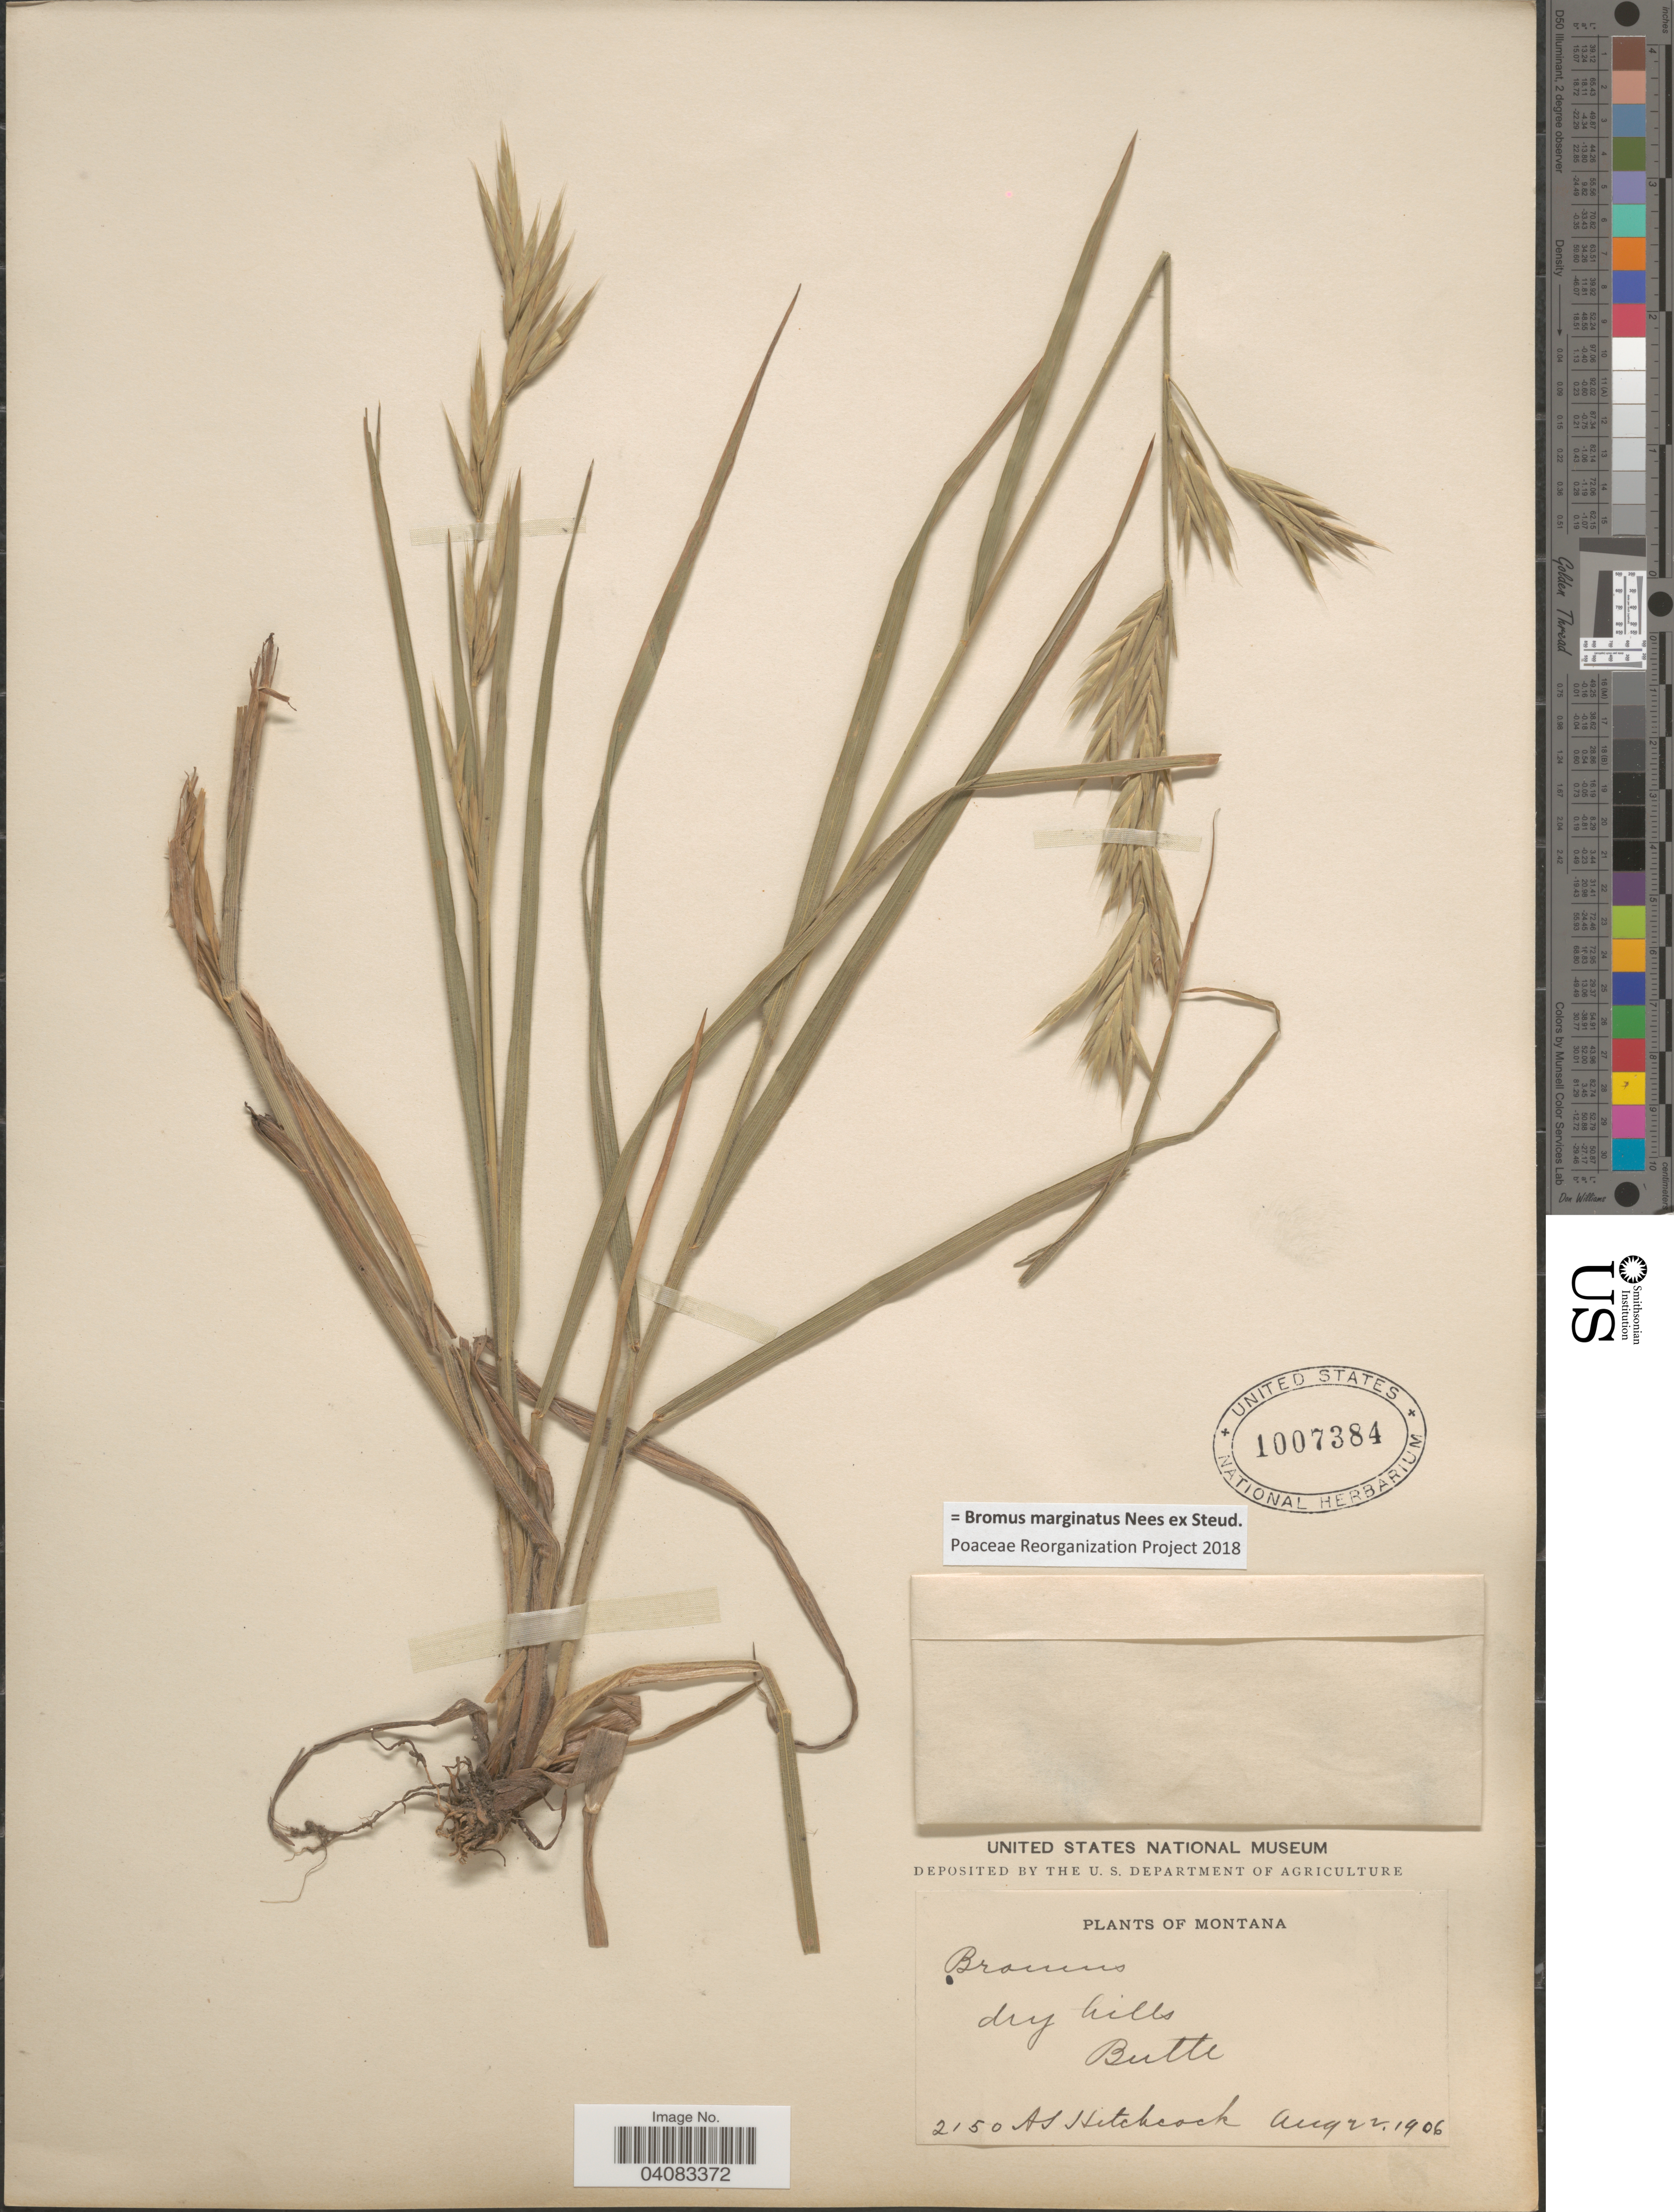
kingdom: Plantae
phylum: Tracheophyta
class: Liliopsida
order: Poales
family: Poaceae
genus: Bromus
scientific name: Bromus marginatus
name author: Nees ex Steud.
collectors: A. S. Hitchcock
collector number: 2150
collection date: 1906-08-22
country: United States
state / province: Montana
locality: Dry hills, Butte.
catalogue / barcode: US 1007384